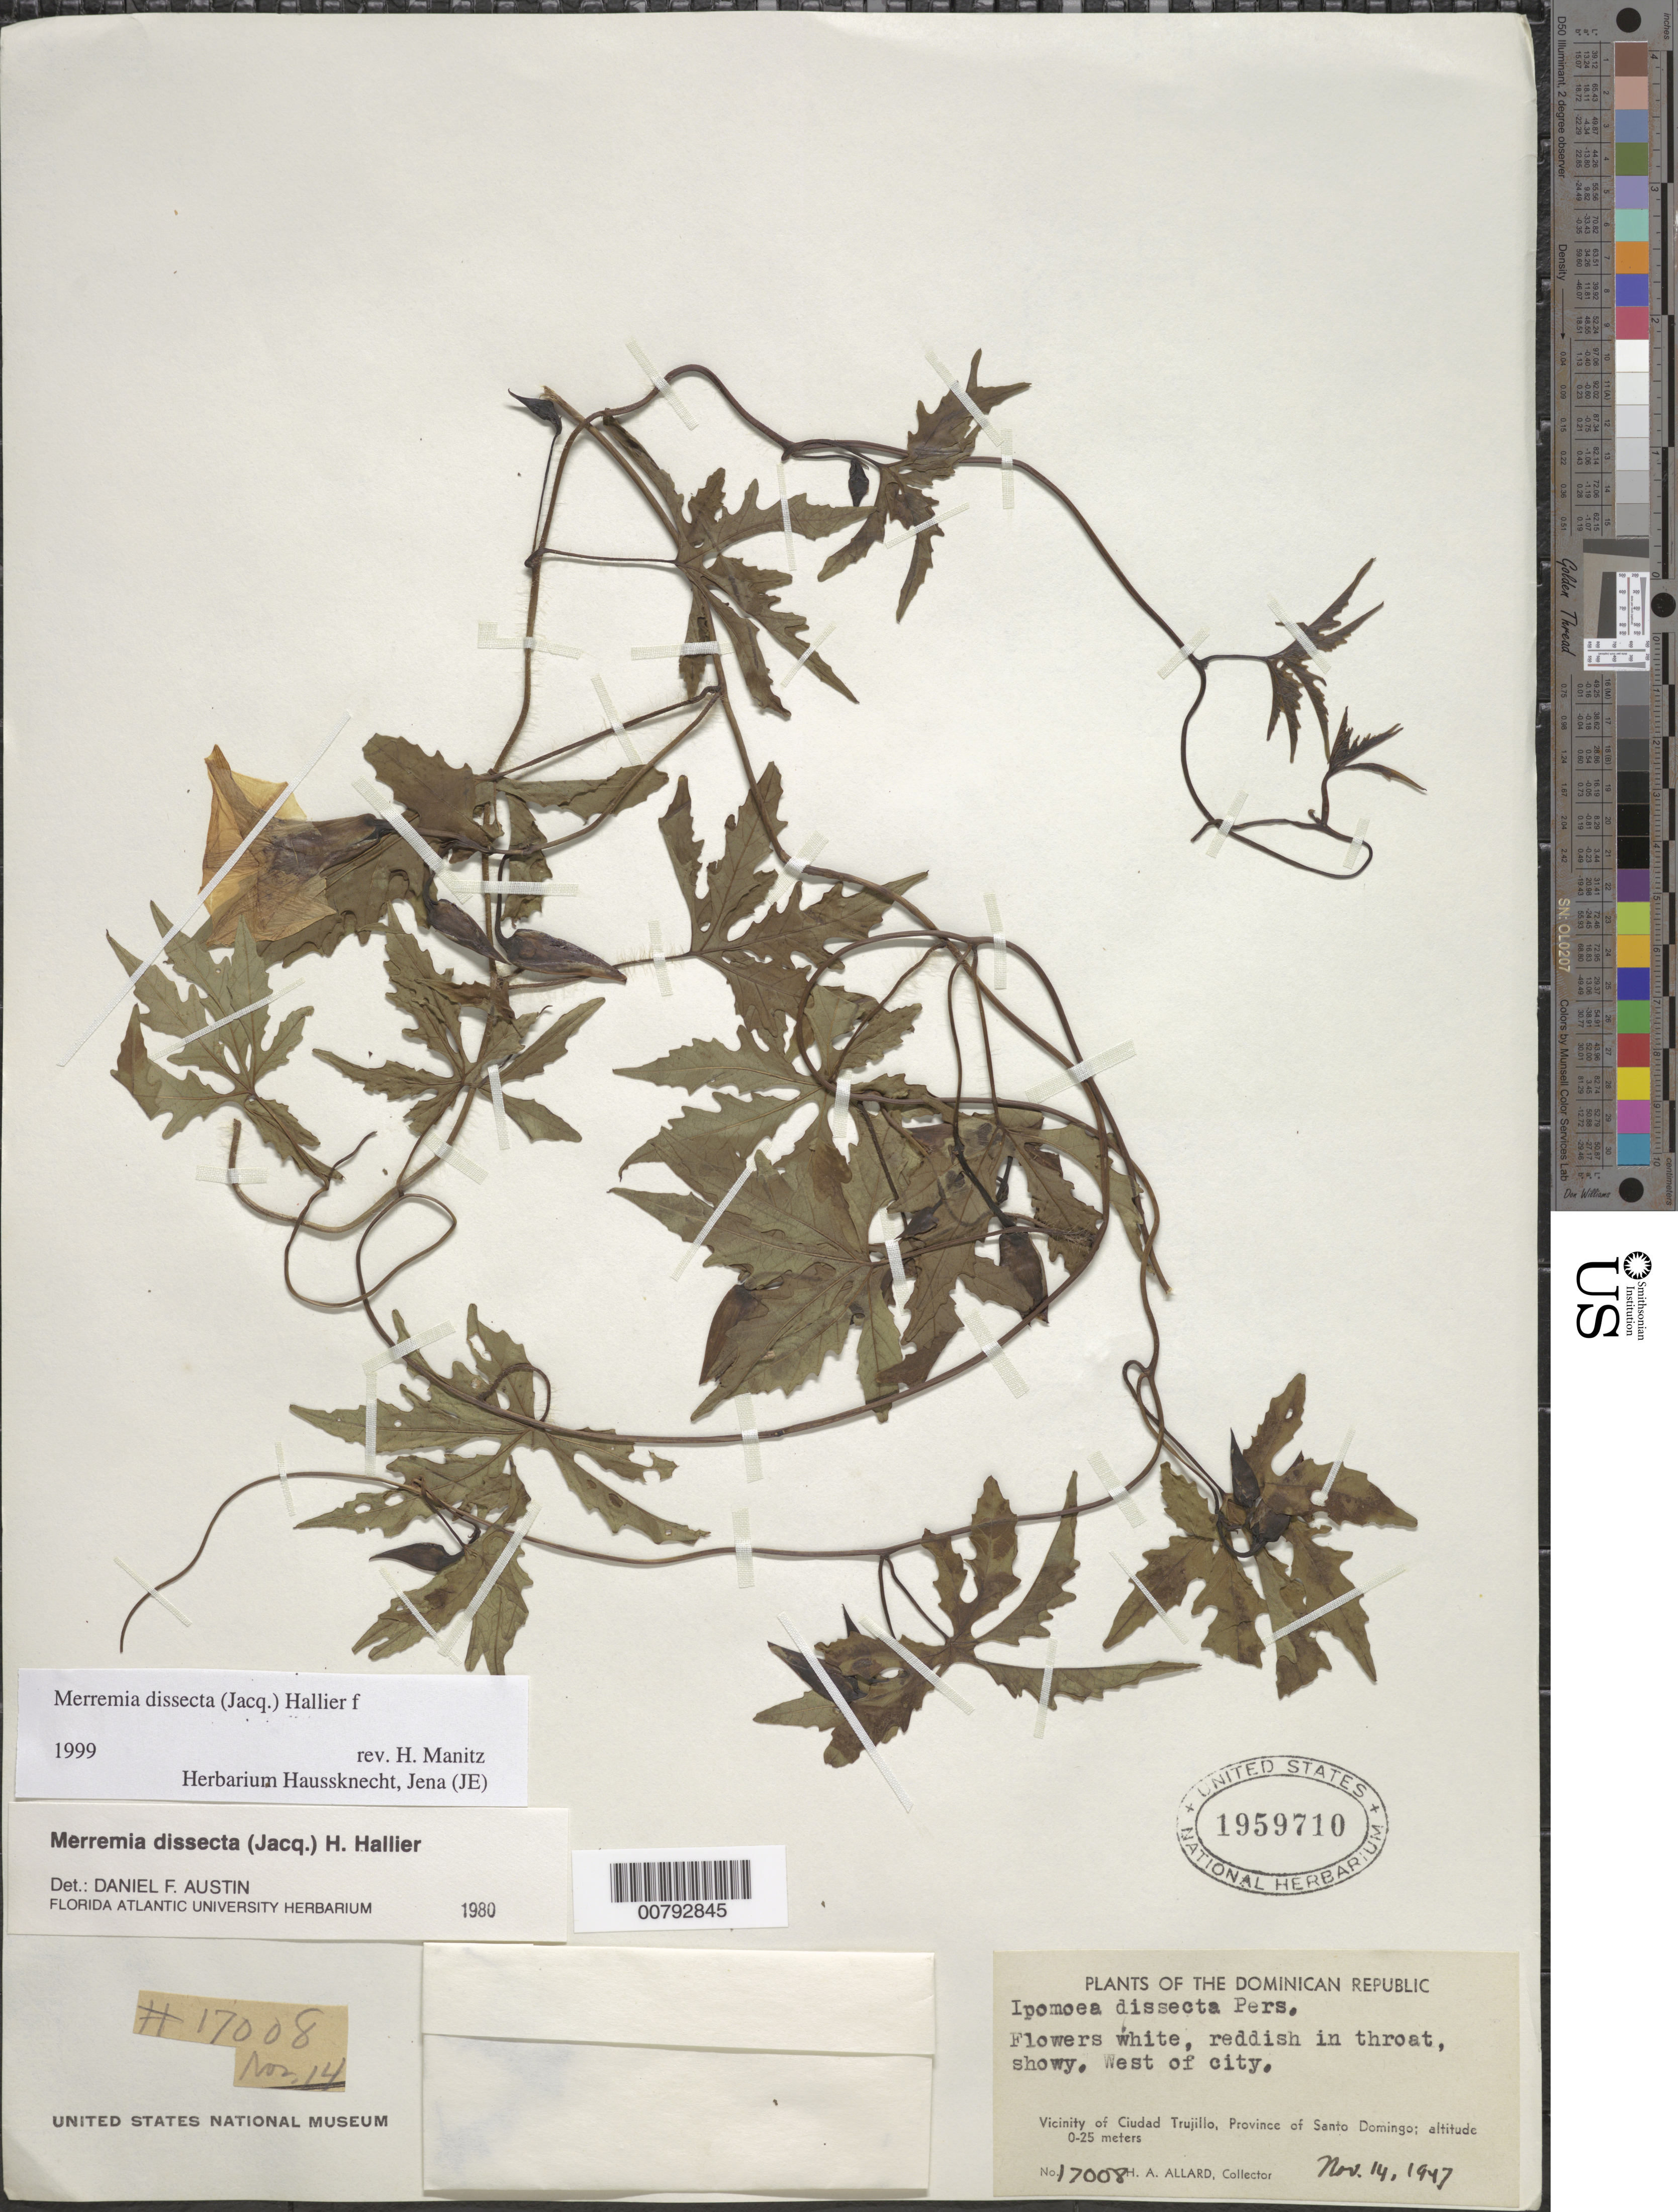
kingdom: Plantae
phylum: Tracheophyta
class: Magnoliopsida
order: Solanales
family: Convolvulaceae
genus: Distimake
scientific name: Distimake dissectus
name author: (Jacq.) A. R. Simões & Staples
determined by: Strong, Mark T., (BOT), Smithsonian Institution - National Museum of Natural History (UNITED STATES)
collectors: W. J. Eyerdam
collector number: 417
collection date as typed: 08 Jul 1927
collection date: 1927-07-08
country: Haiti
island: Hispaniola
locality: Miragoane and vicinity.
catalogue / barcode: US 1303483